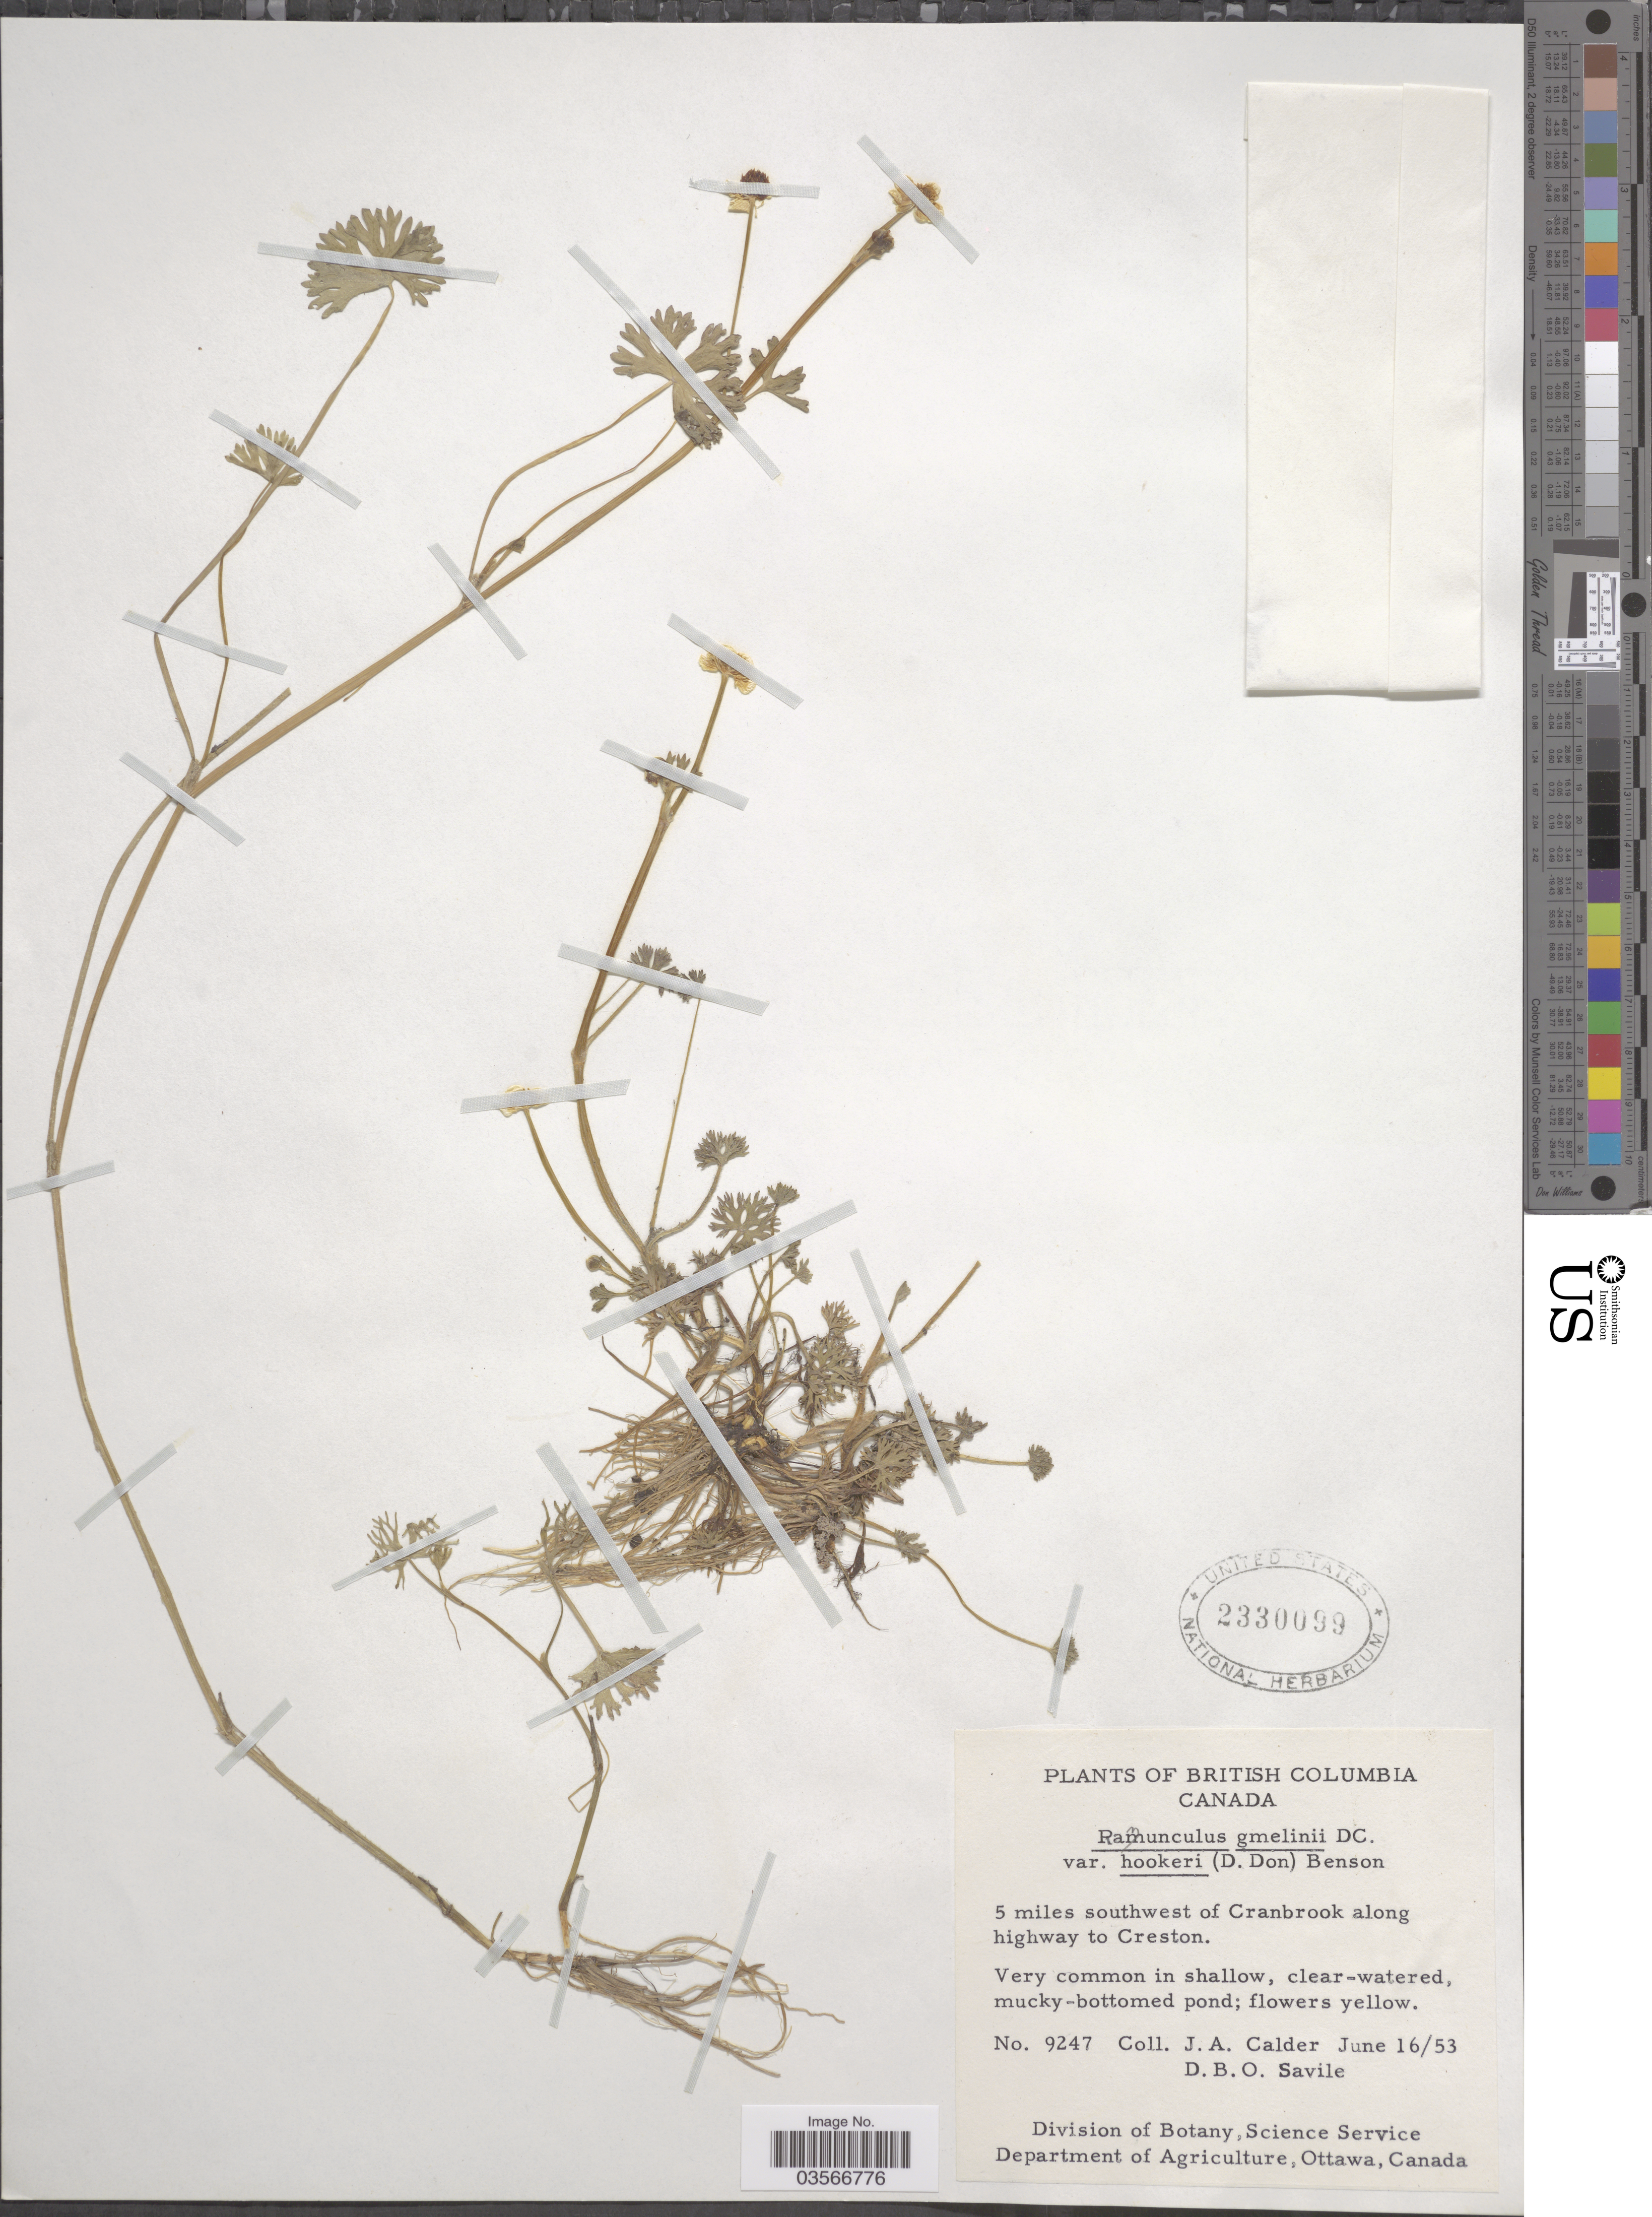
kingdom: Plantae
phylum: Tracheophyta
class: Magnoliopsida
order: Ranunculales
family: Ranunculaceae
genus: Ranunculus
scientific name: Ranunculus gmelinii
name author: DC.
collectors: J. A. Calder & D. Savile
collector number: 9247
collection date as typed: Transcribed d/m/y: 16/6/53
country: Canada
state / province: British Columbia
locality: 5 miles southwest of Cranbrook along highway to Creston.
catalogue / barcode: US 2330099